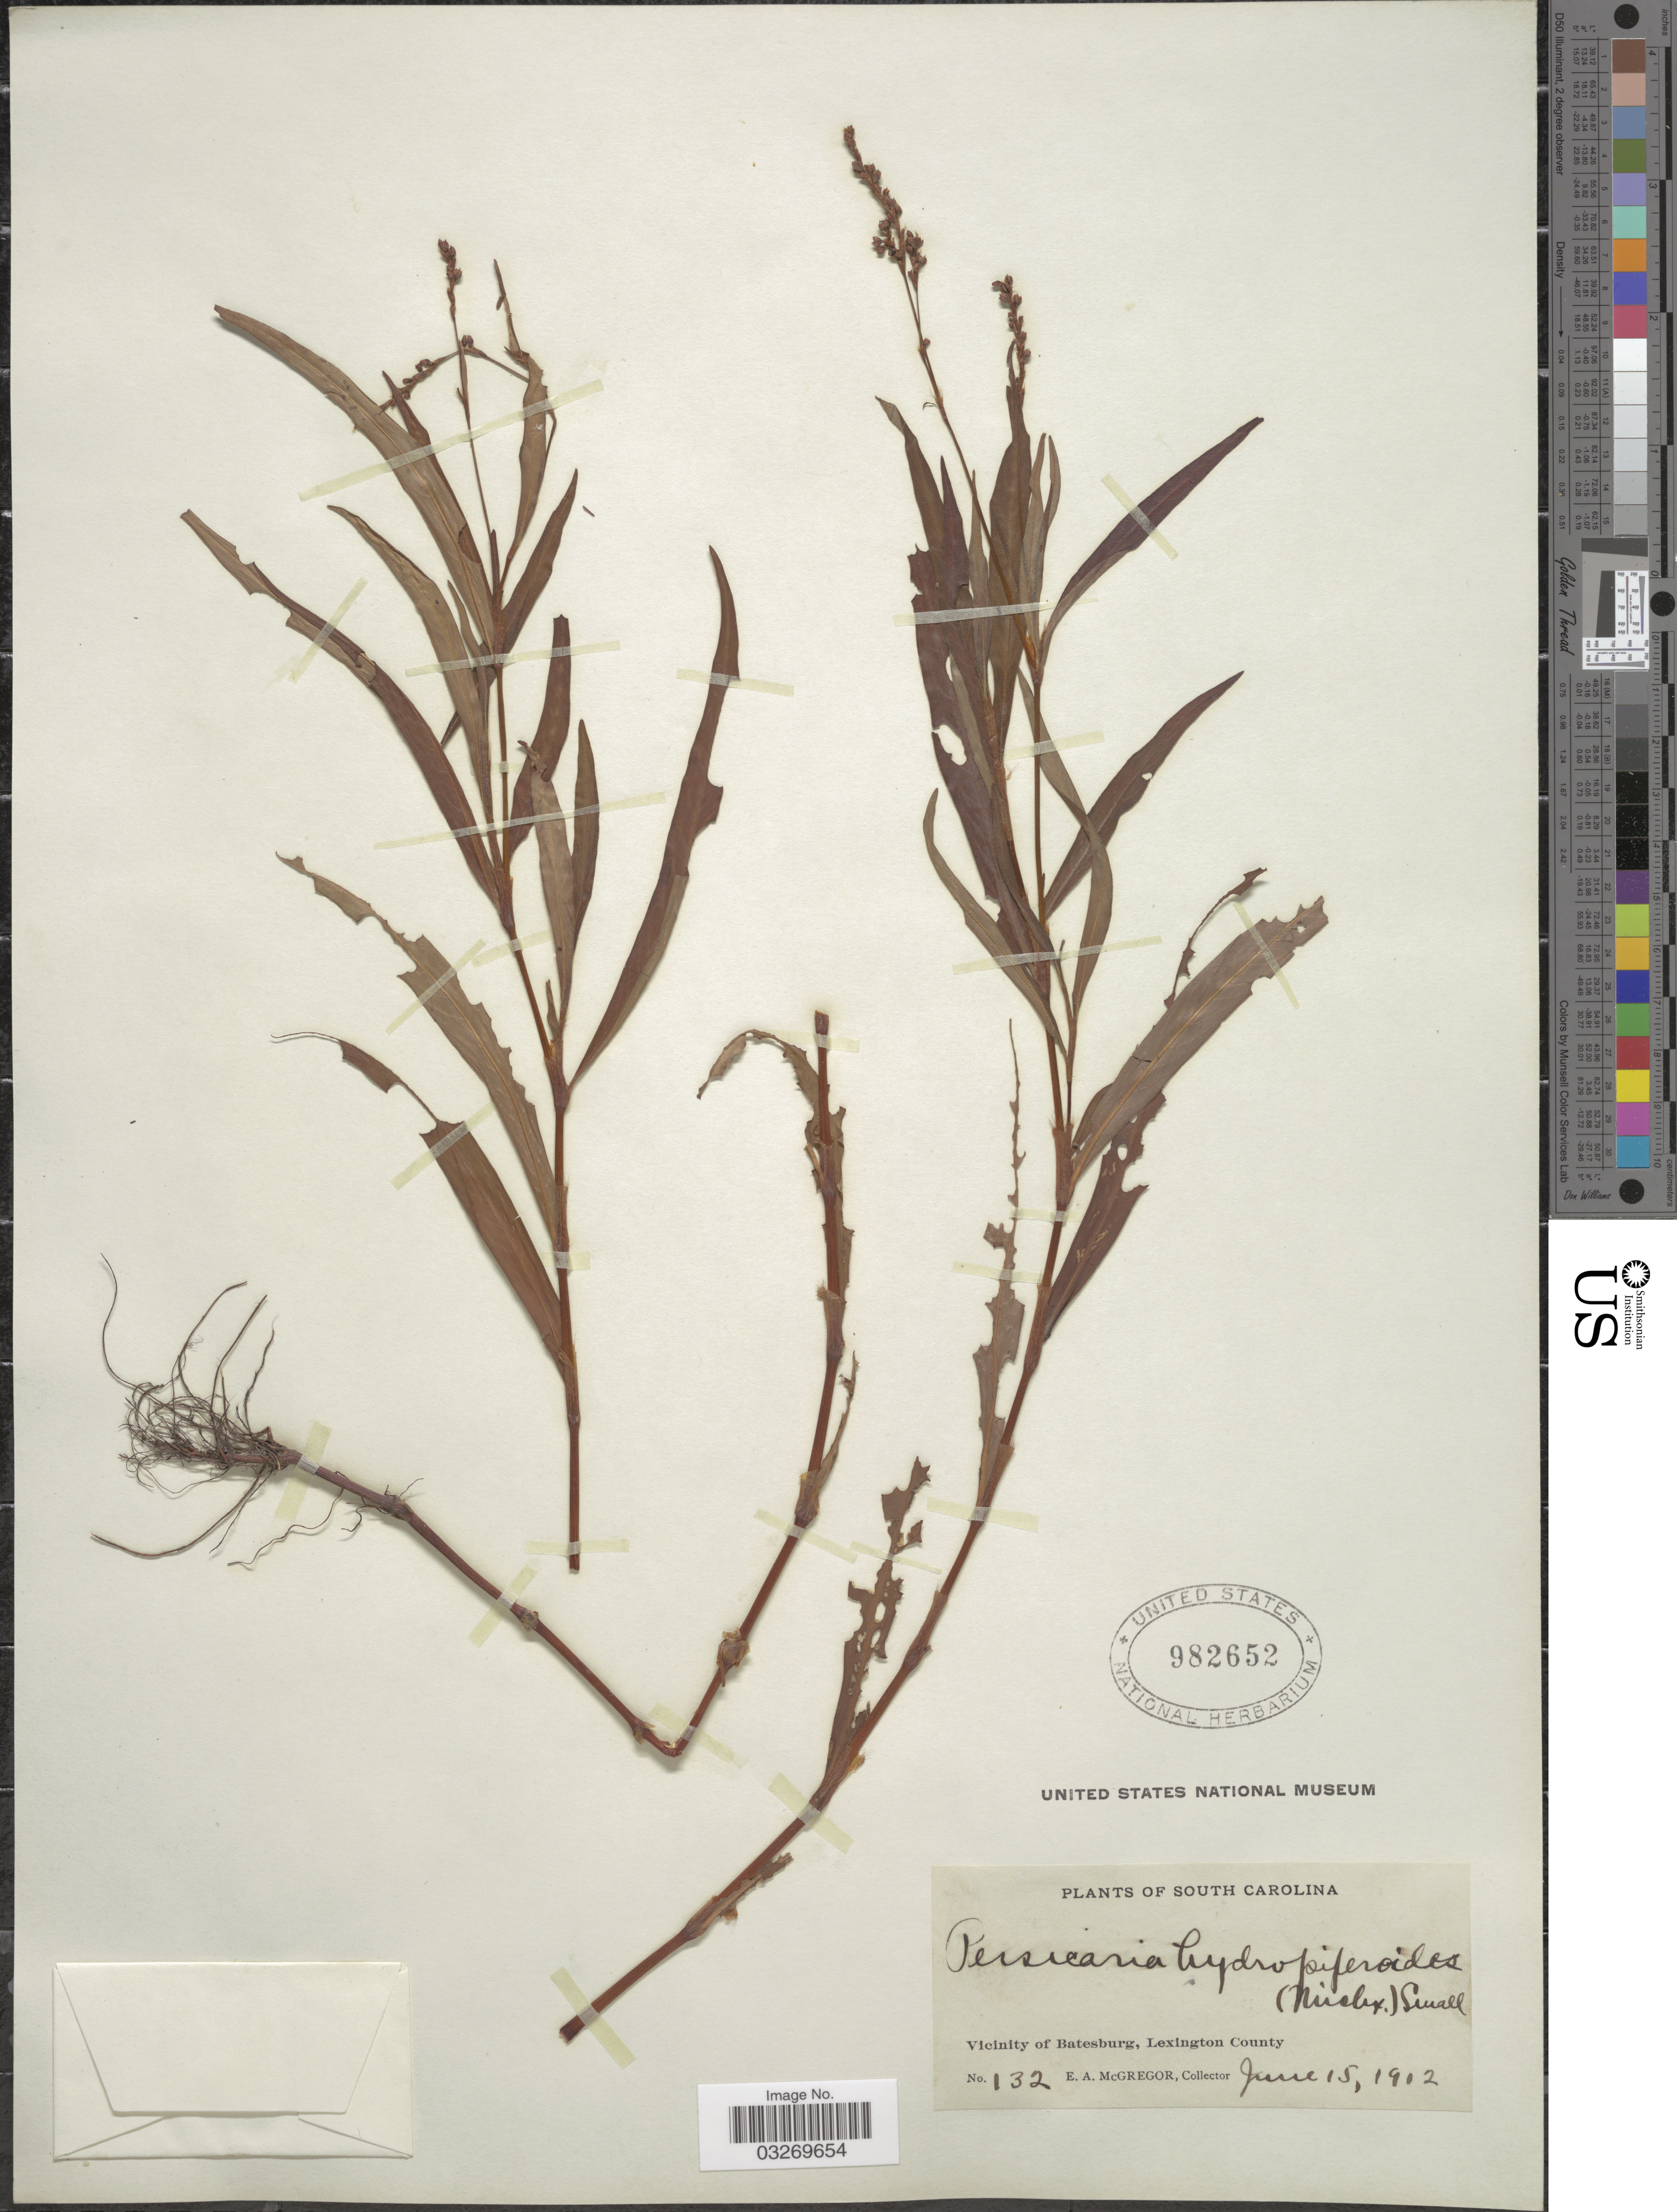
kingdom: Plantae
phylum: Tracheophyta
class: Magnoliopsida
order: Caryophyllales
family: Polygonaceae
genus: Persicaria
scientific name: Persicaria hydropiperoides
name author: (Michx.) Small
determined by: Atha, D. E.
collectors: E. A. McGregor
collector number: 132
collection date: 1912-06-15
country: United States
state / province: South Carolina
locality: Vicinity of Batesburg, Lexington County.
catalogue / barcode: US 982652